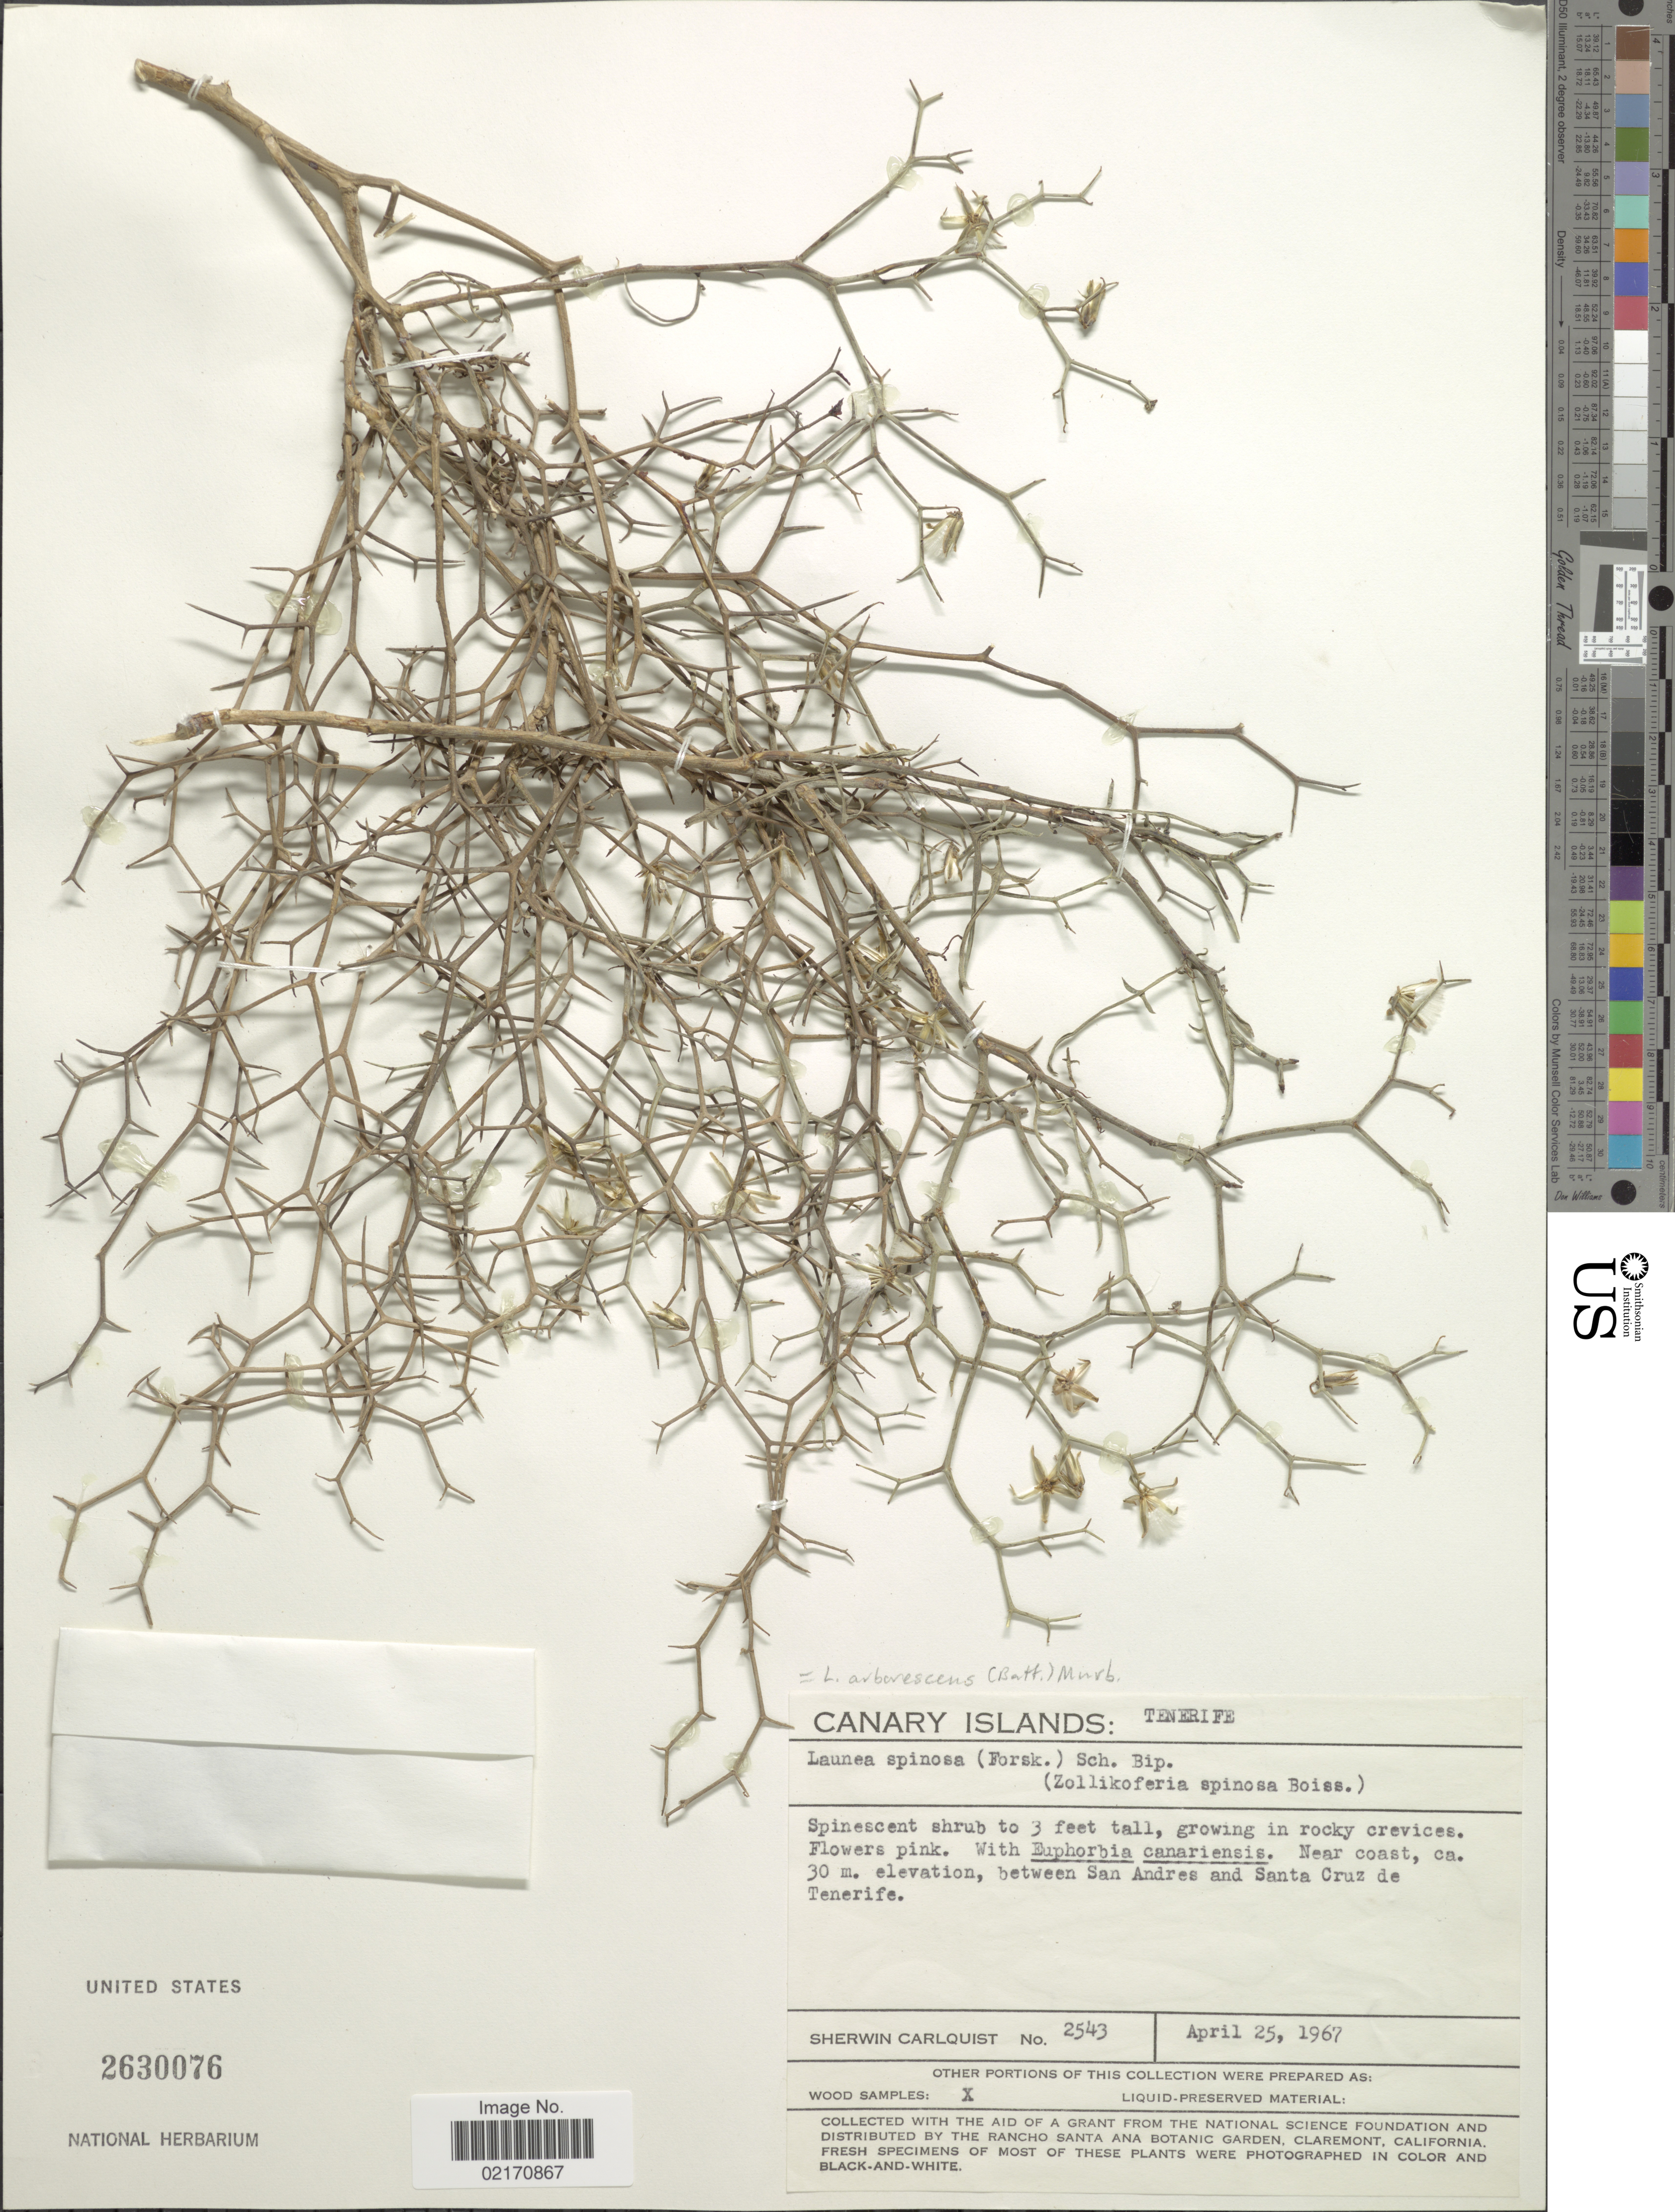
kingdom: Plantae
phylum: Tracheophyta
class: Magnoliopsida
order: Asterales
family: Asteraceae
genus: Launaea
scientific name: Launaea arborescens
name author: (Batt.) Murb.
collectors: S. Carlquist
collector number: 2543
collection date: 1967-04-25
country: Spain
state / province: Canarias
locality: Canary Islands, Tenerife, between San Andres and Santa Cruz de Tenerife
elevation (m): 30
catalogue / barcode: US 2630076